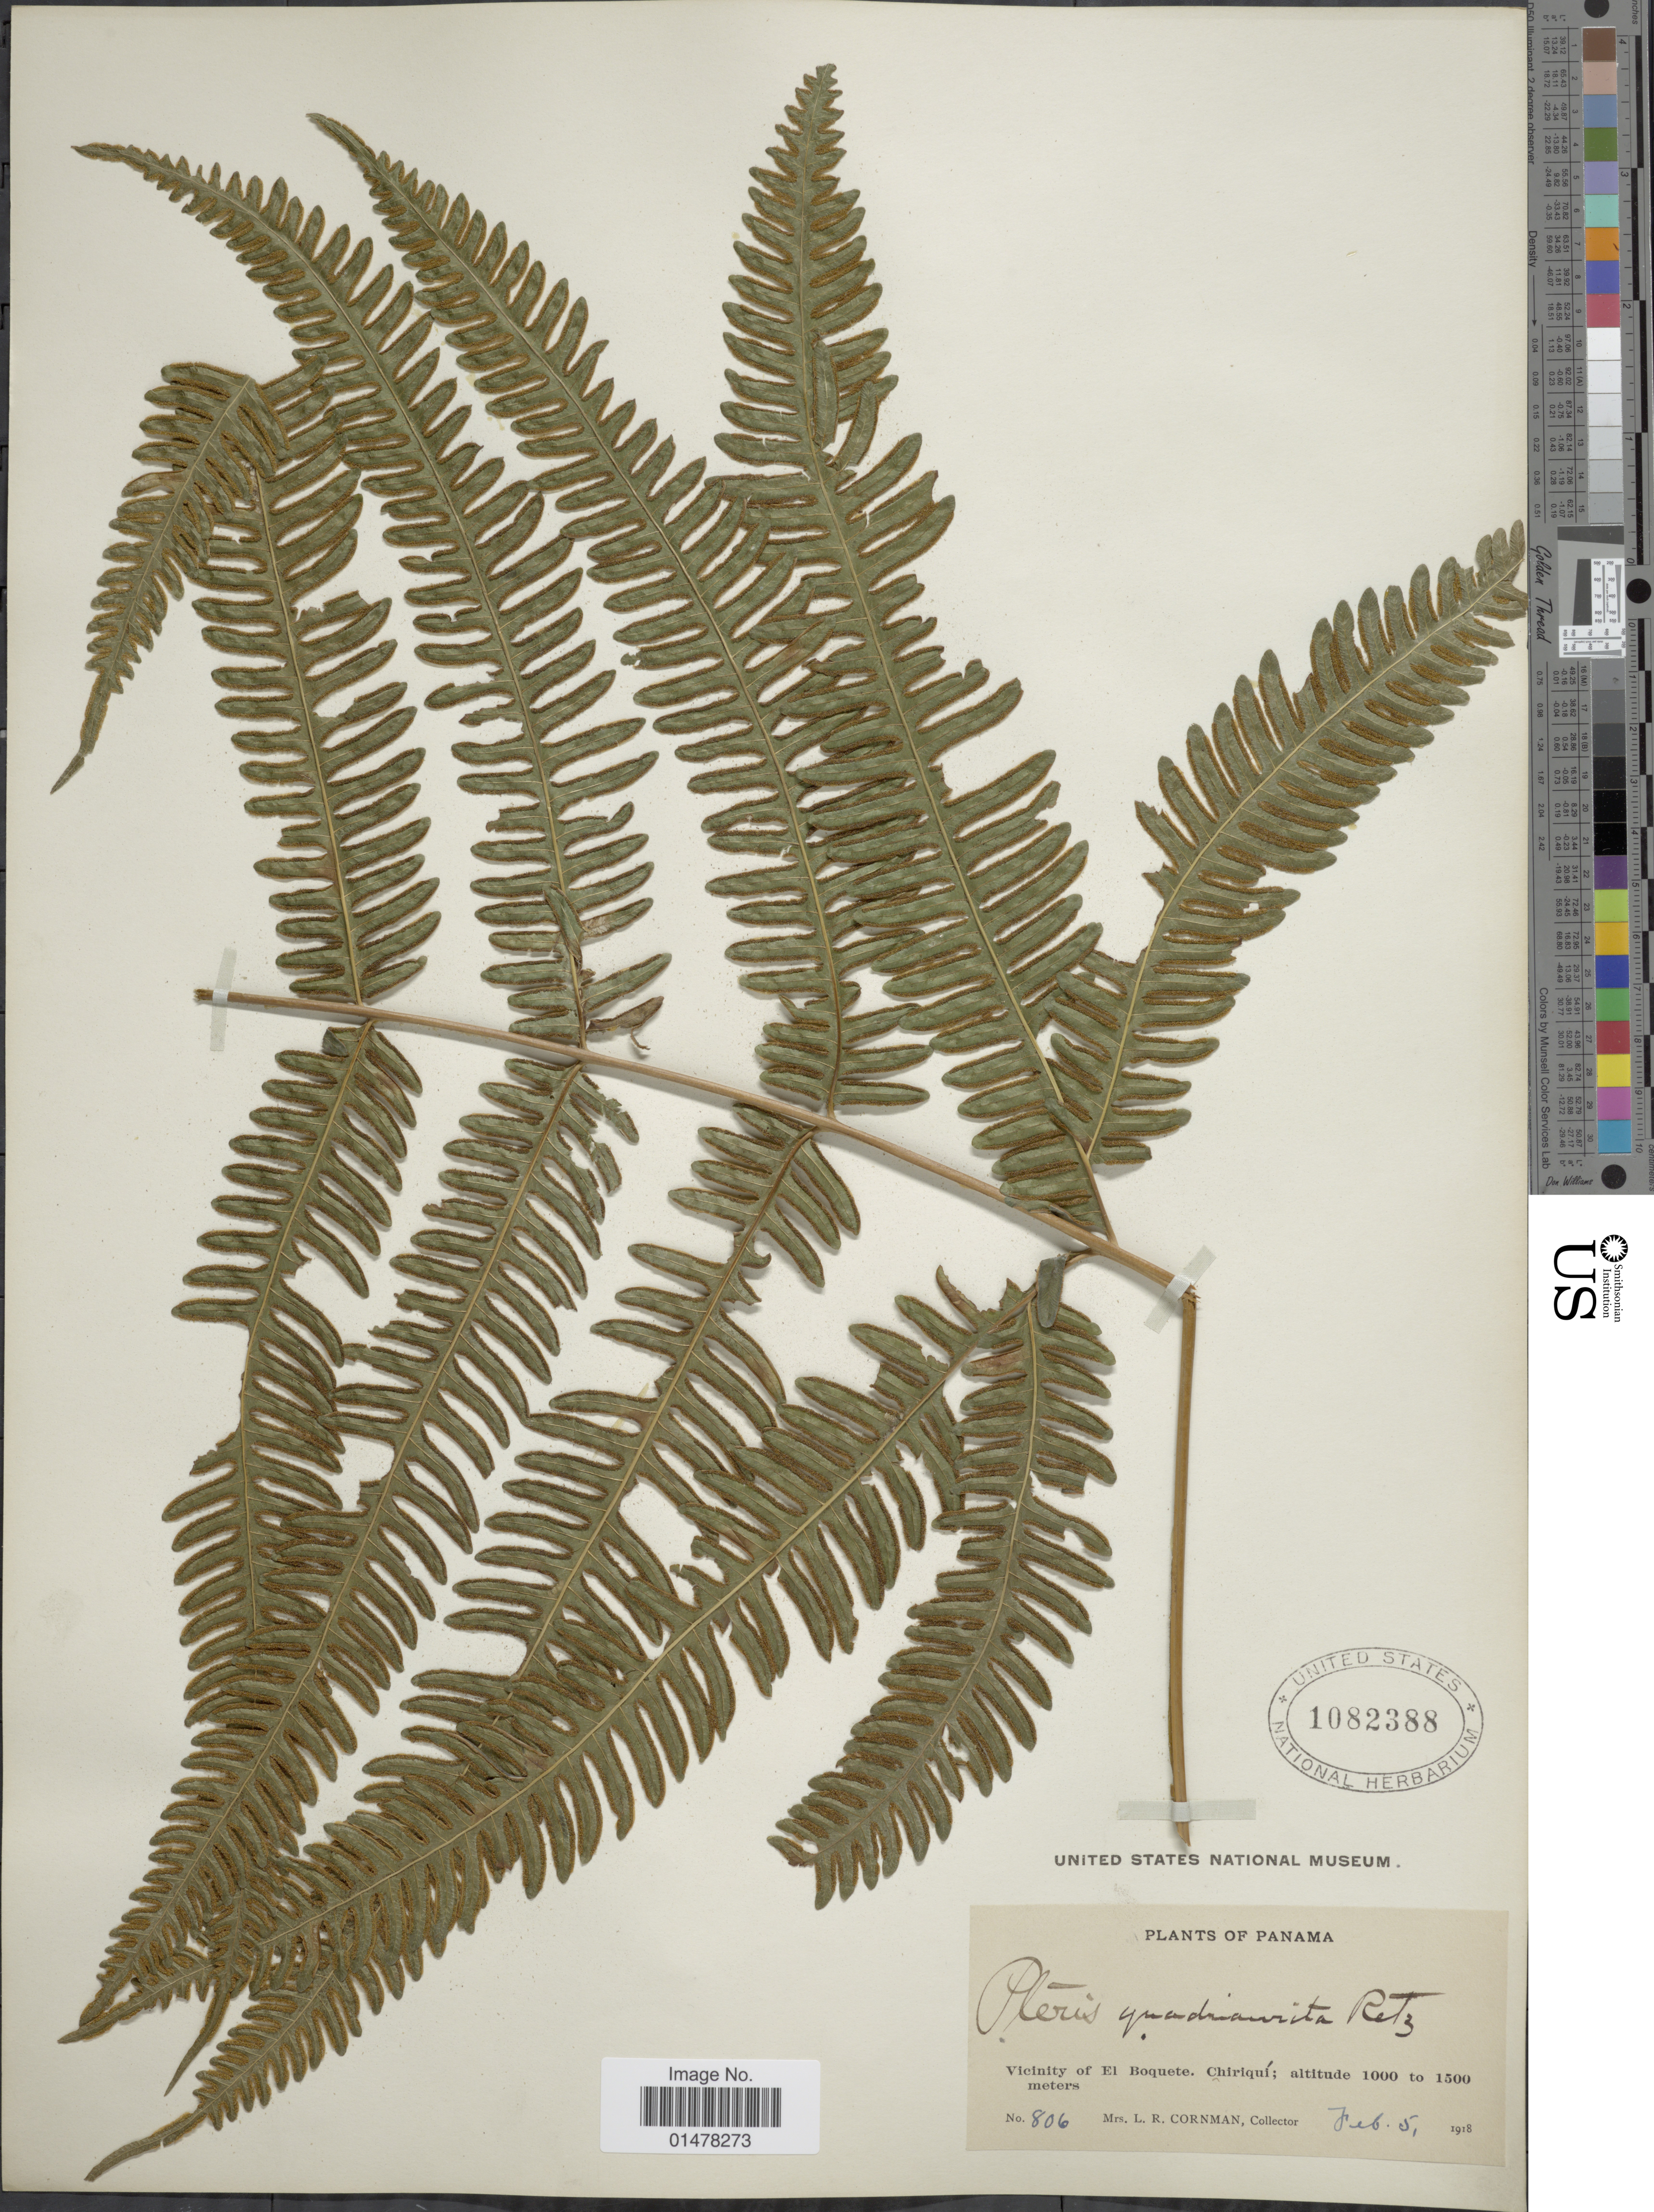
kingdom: Plantae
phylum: Tracheophyta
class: Polypodiopsida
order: Polypodiales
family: Pteridaceae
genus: Pteris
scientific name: Pteris quadriaurita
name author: Retz.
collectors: L. Cornman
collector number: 806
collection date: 1918-02-05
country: Panama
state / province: Chiriqui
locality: PLants of Panama, Vicinity of El Boquete, Chiriqui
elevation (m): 1000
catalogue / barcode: US 1082388